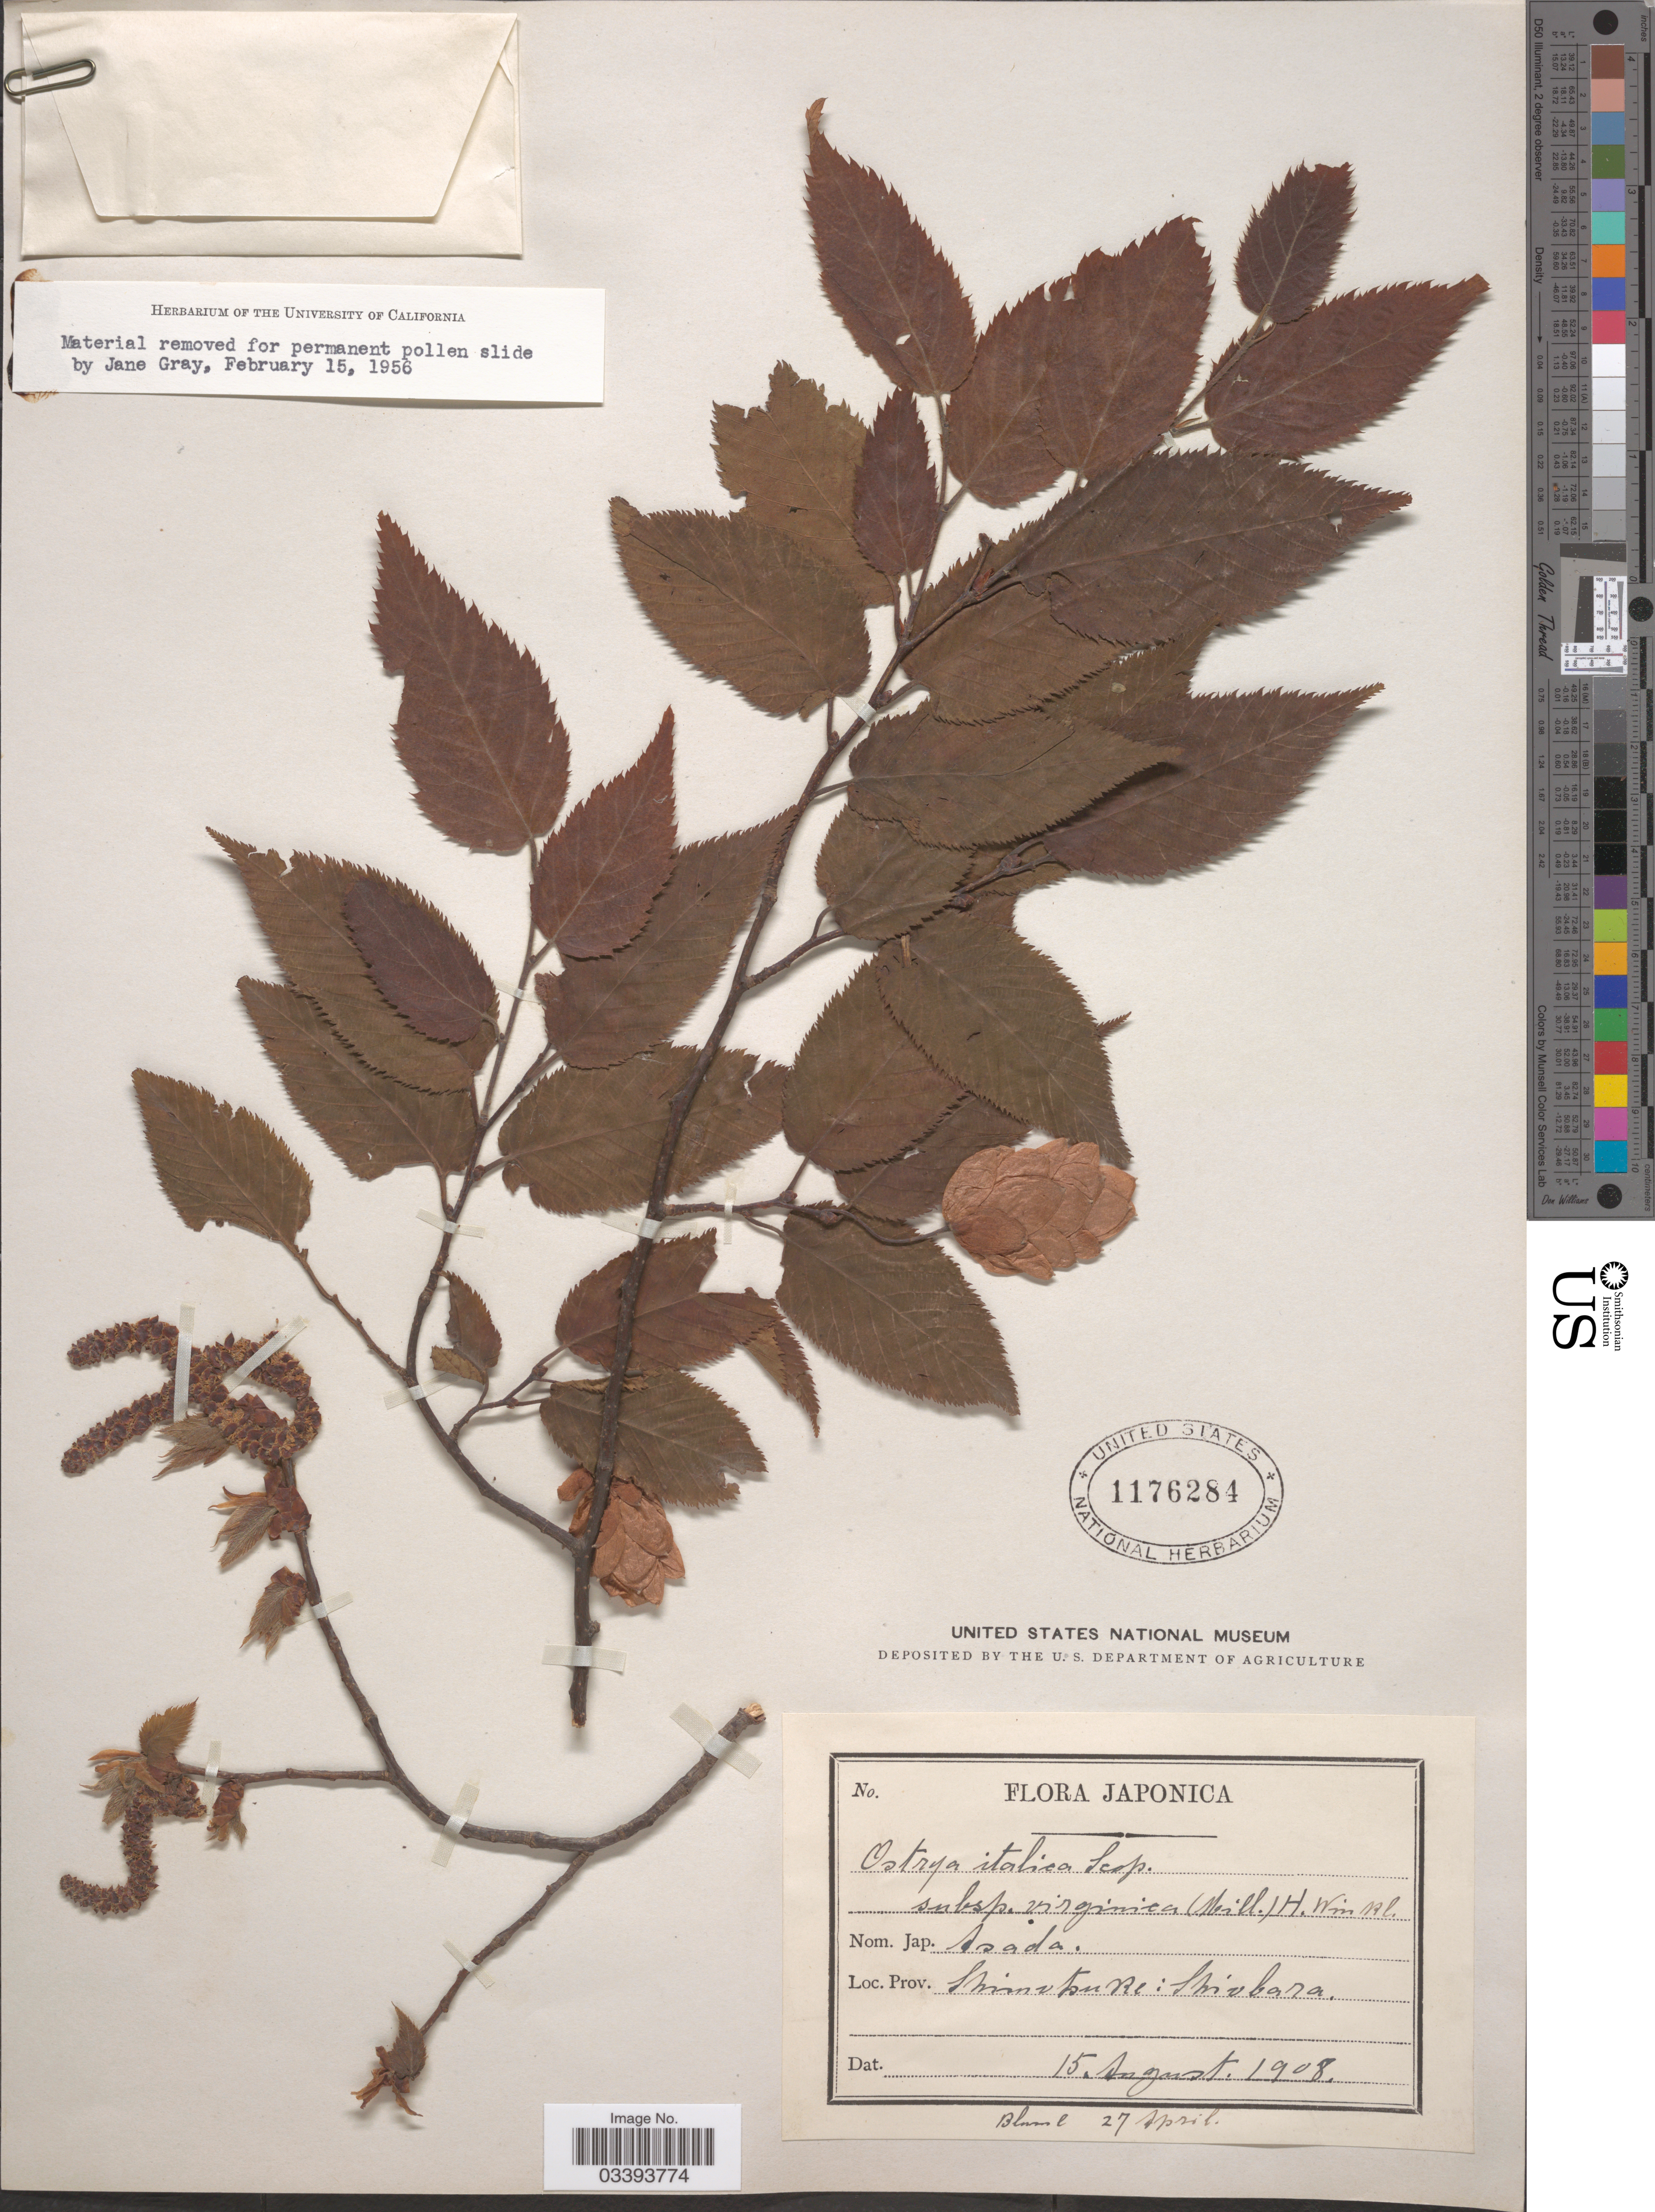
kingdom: Plantae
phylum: Tracheophyta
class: Magnoliopsida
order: Fagales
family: Betulaceae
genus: Ostrya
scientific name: Ostrya carpinifolia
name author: Scop.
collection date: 1908-08-15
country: Japan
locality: Shimotsuke: Shiobara.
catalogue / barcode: US 1176284